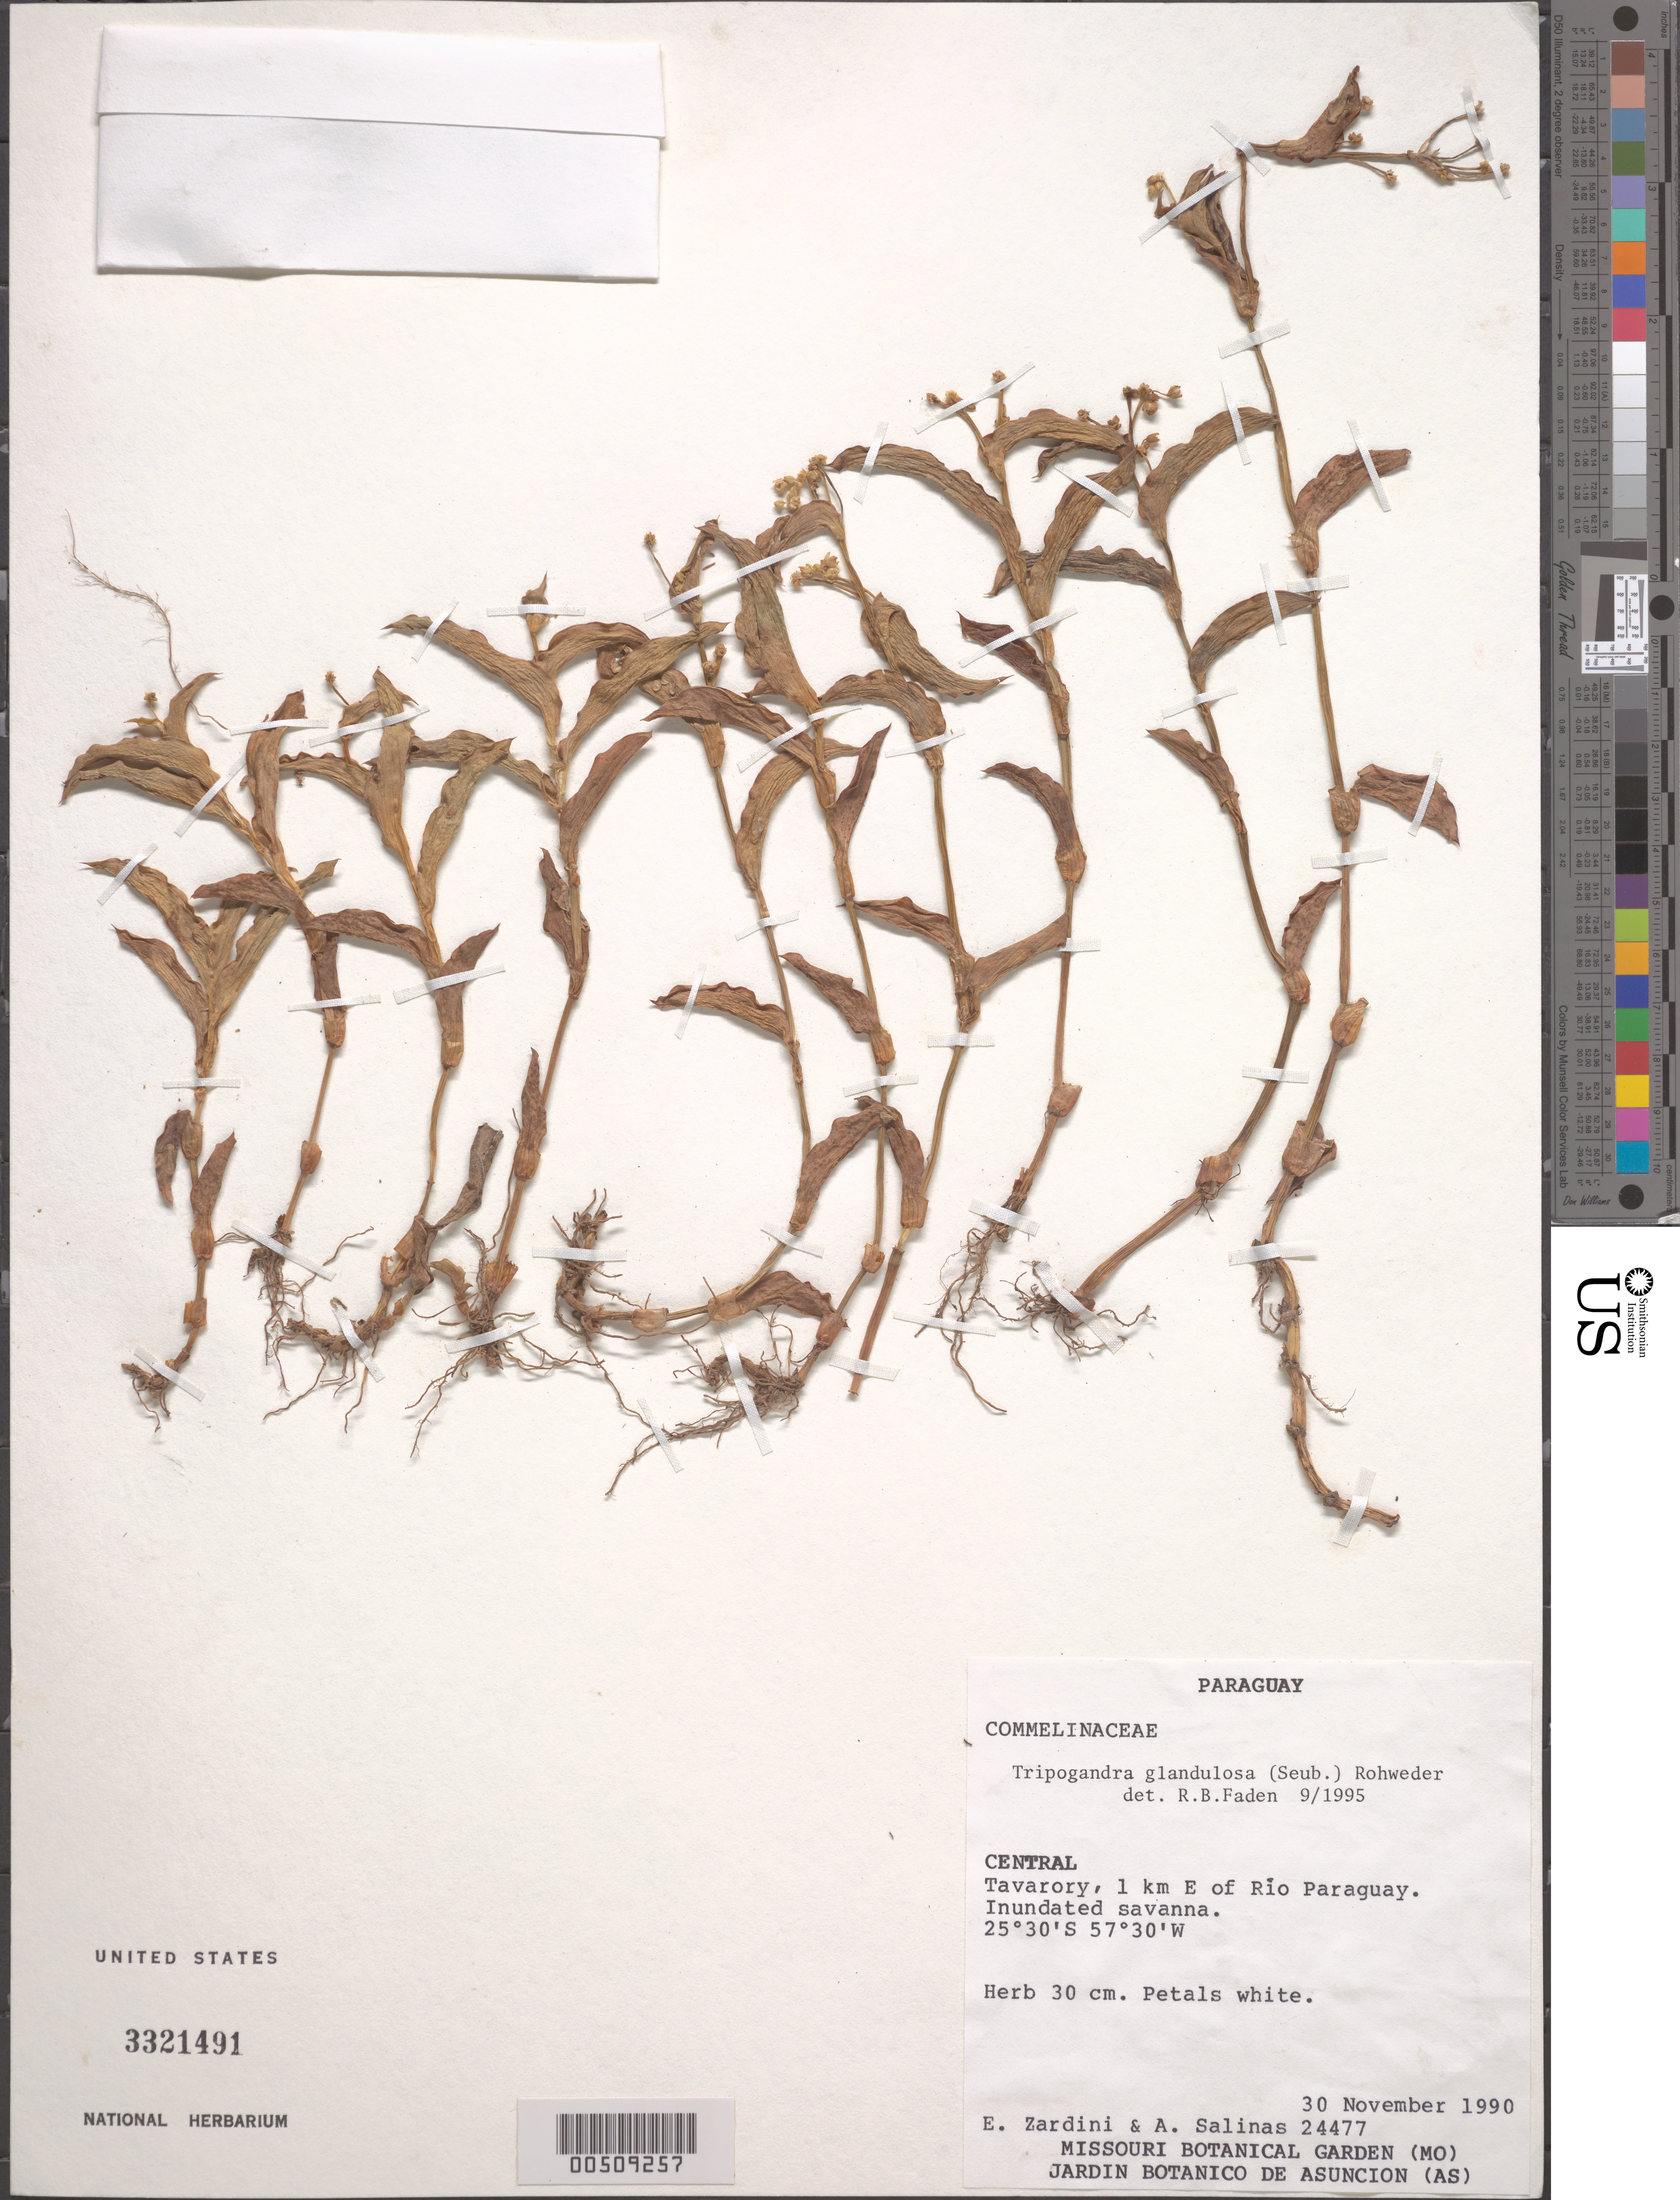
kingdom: Plantae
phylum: Tracheophyta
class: Liliopsida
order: Commelinales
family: Commelinaceae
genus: Tripogandra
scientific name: Tripogandra glandulosa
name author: (Seub.) Rohweder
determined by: Faden, Robert B., (US), Smithsonian Institution - National Museum of Natural History (UNITED STATES)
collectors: E. M. Zardini & A. Salinas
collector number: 24477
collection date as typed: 30 Nov 1990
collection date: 1990-11-30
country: Paraguay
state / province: Central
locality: Tavarory, e of rio paraguay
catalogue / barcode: US 3321491